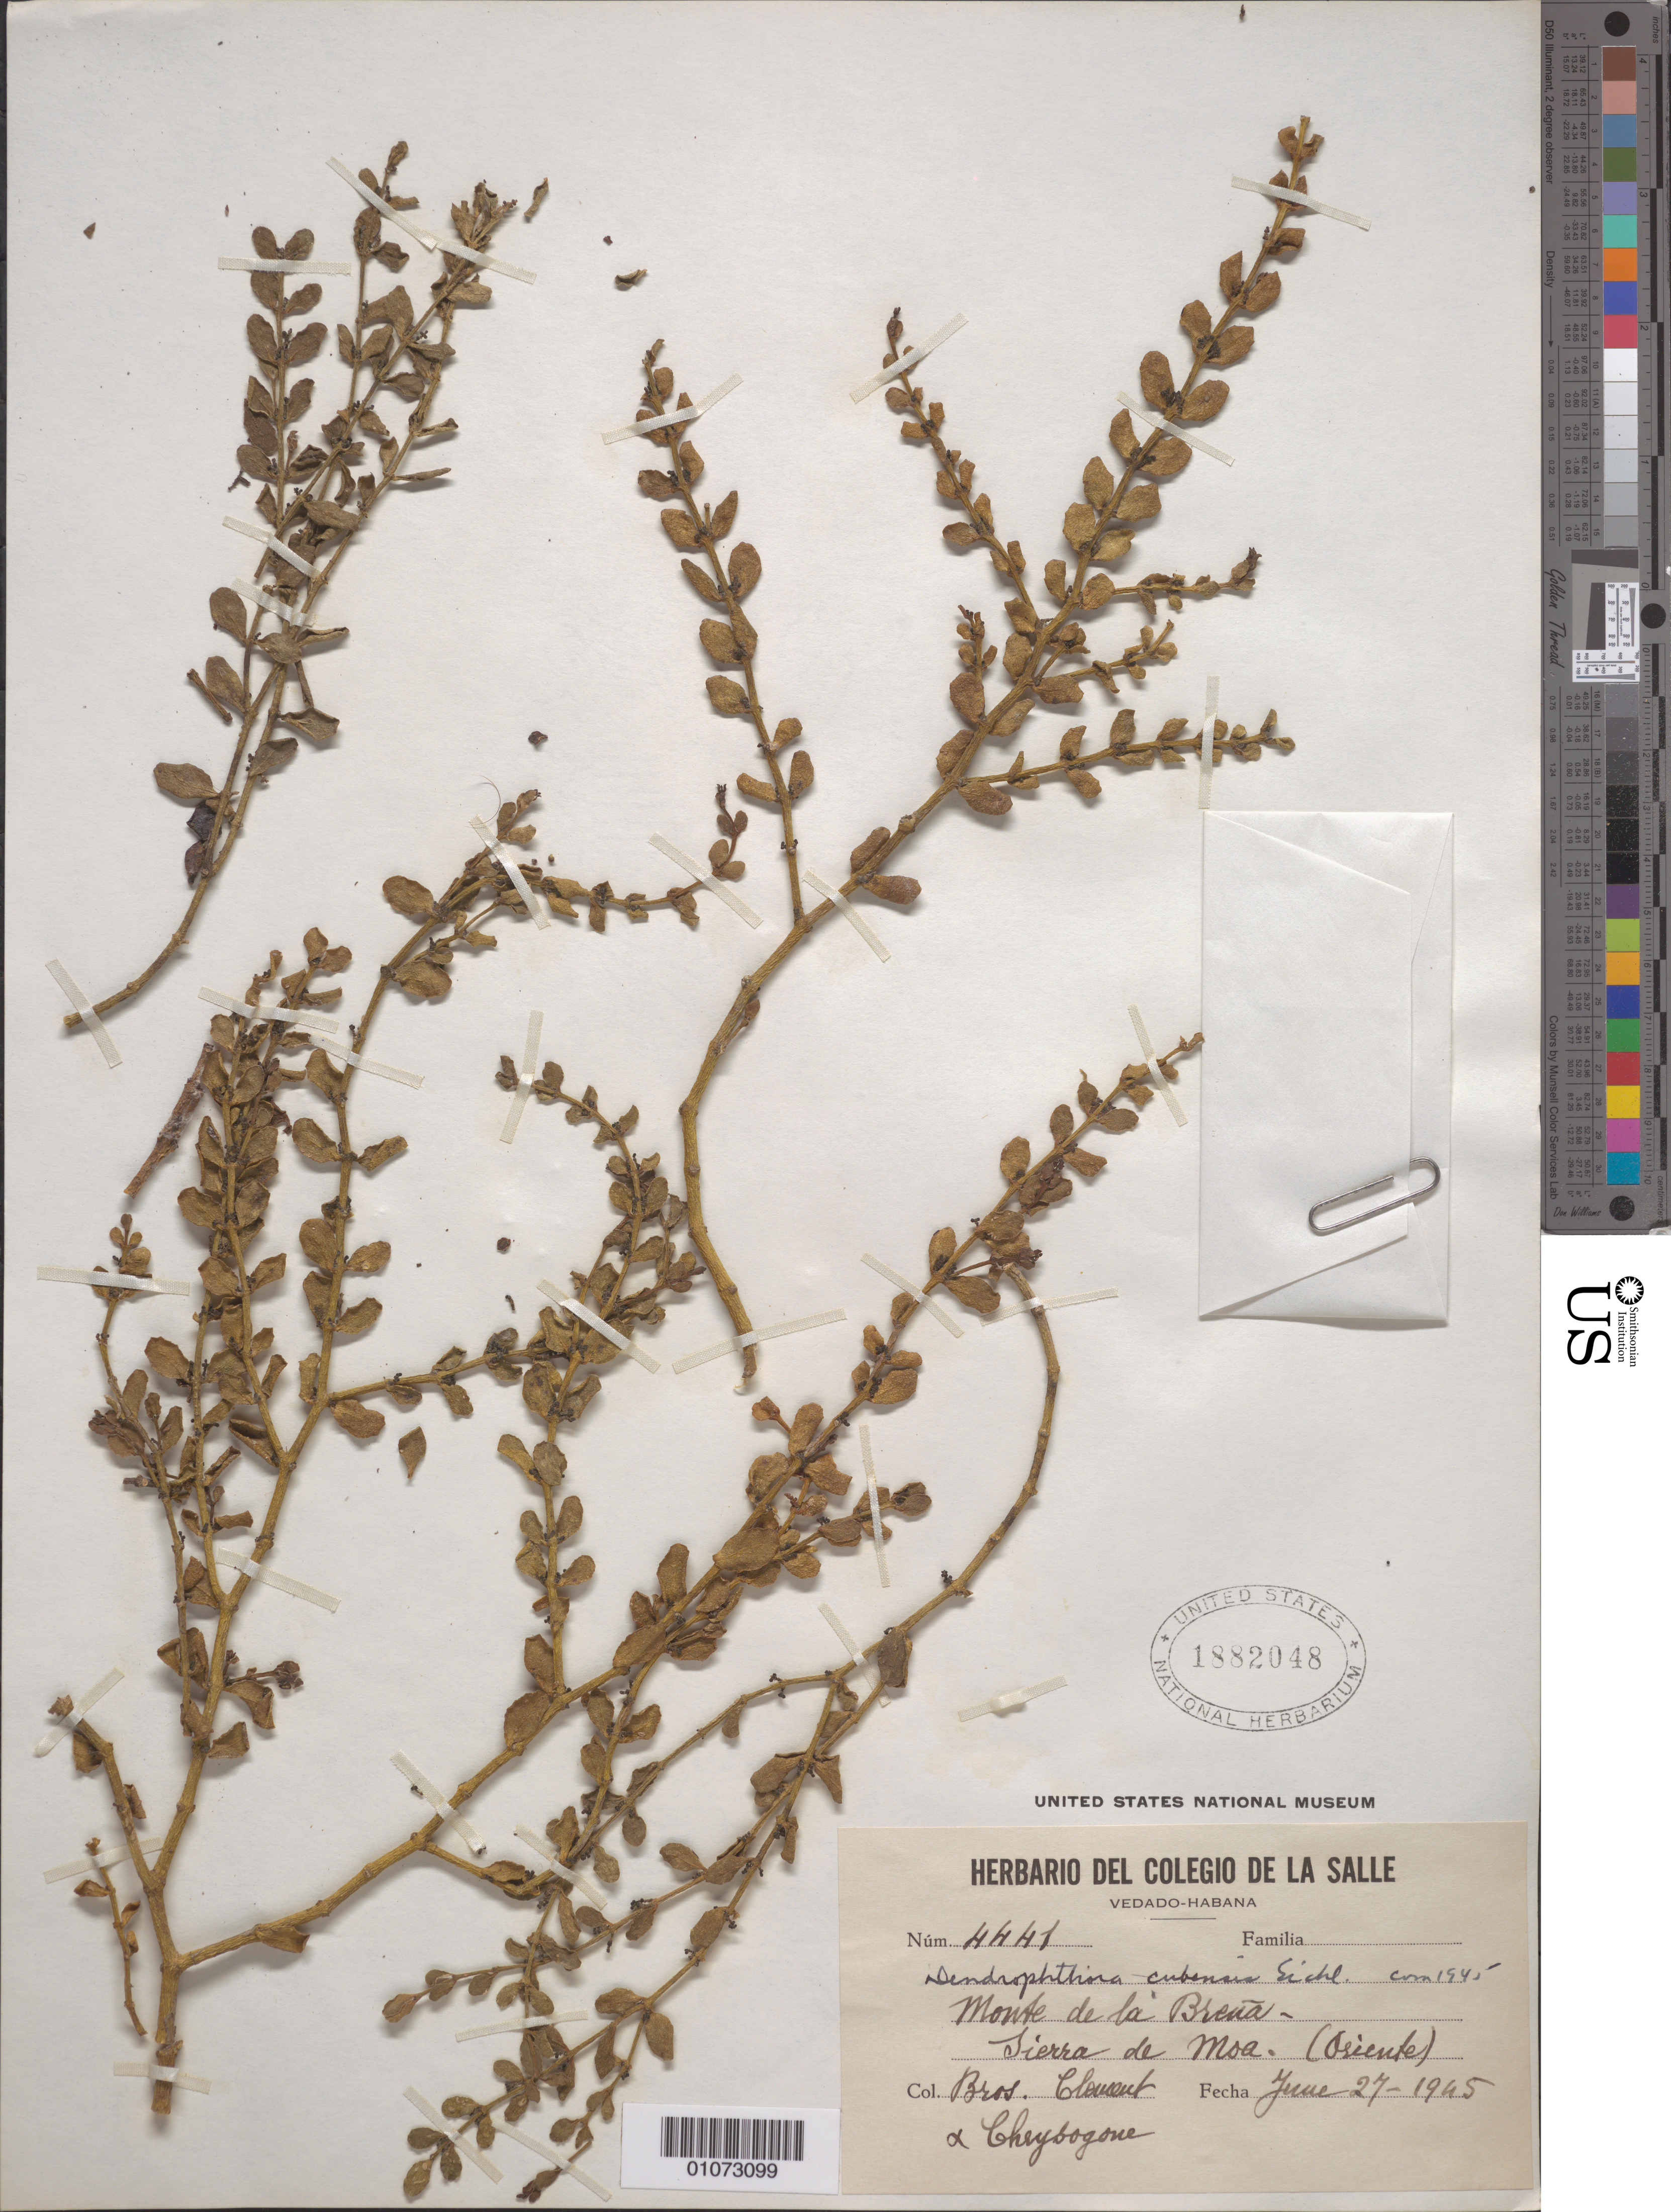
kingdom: Plantae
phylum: Tracheophyta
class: Magnoliopsida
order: Santalales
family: Viscaceae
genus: Dendrophthora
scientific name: Dendrophthora cubensis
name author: Eichler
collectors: B. Clement & B. Chrysogone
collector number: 4441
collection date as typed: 27 Jun 1945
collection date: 1945-06-27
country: Cuba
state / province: Holguín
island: Cuba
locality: Monte de la Brena Oriente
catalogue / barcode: US 1882048